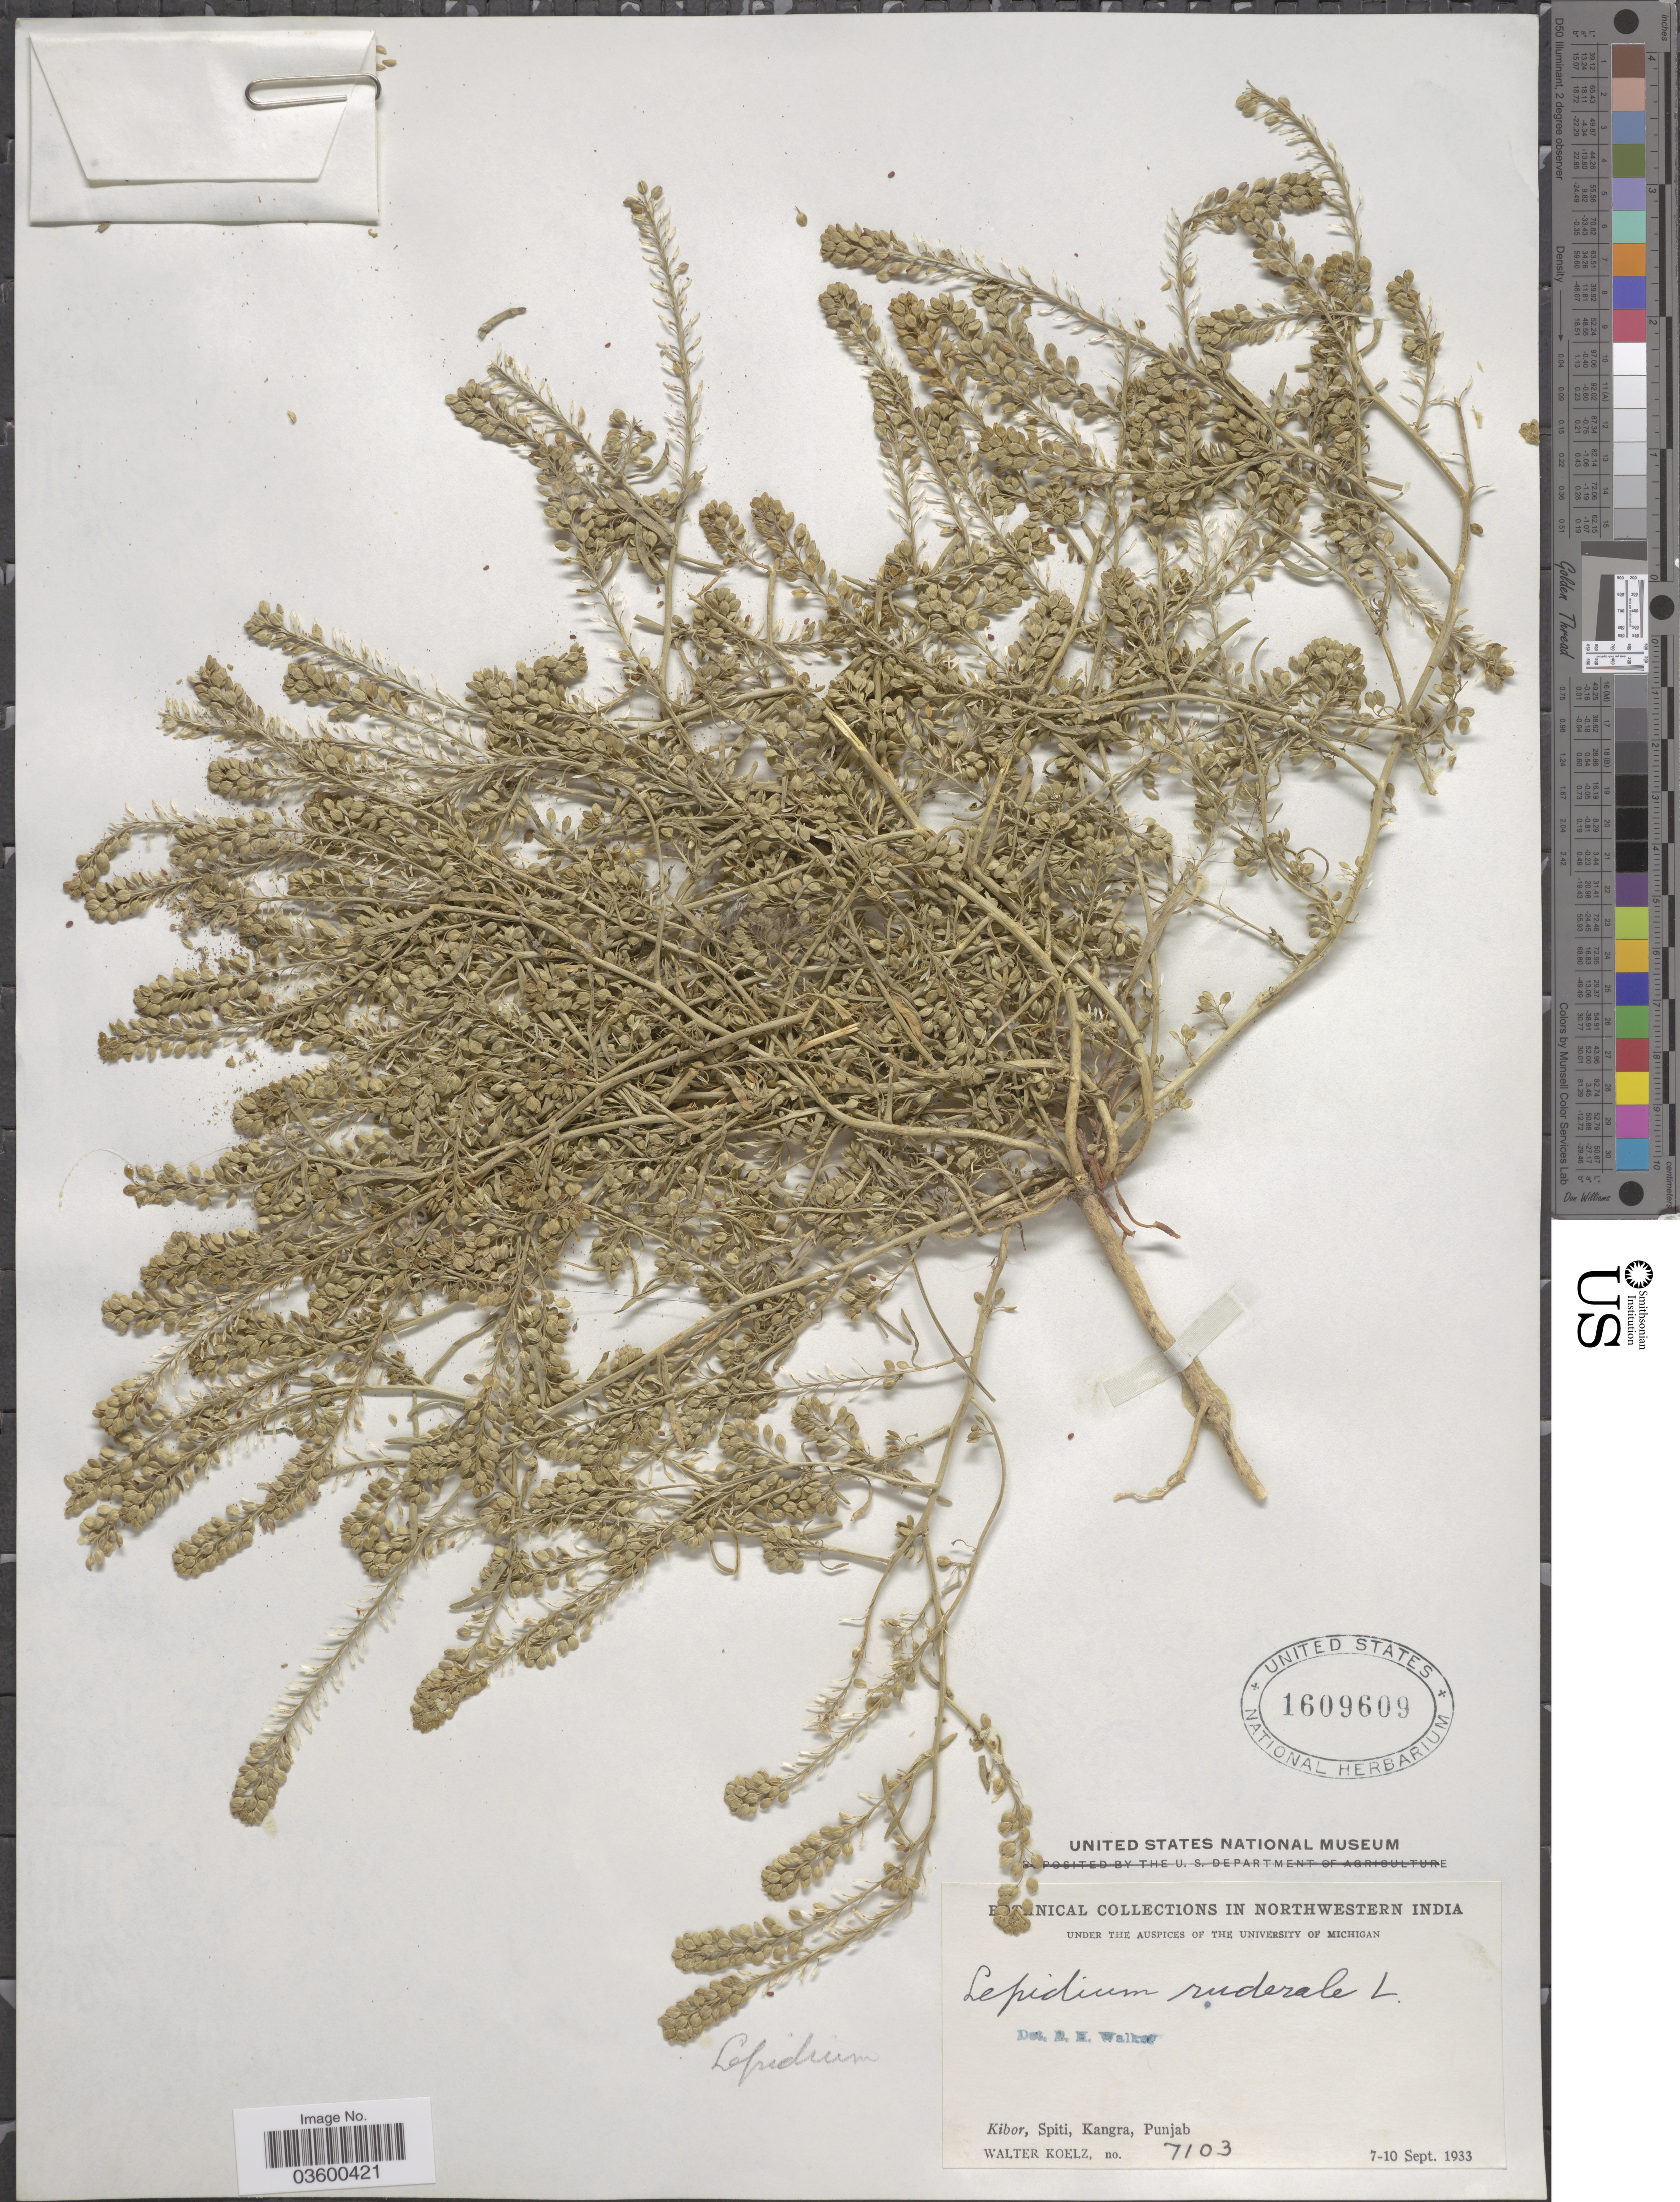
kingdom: Plantae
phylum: Tracheophyta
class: Magnoliopsida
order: Brassicales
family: Brassicaceae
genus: Lepidium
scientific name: Lepidium ruderale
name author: Burm. f.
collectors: W. N. Koelz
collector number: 7103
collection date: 1933-09-07/1933-09-10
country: India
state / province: Punjab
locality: Northwestern India. Kibor, Spiti, Kangra.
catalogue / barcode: US 1609609